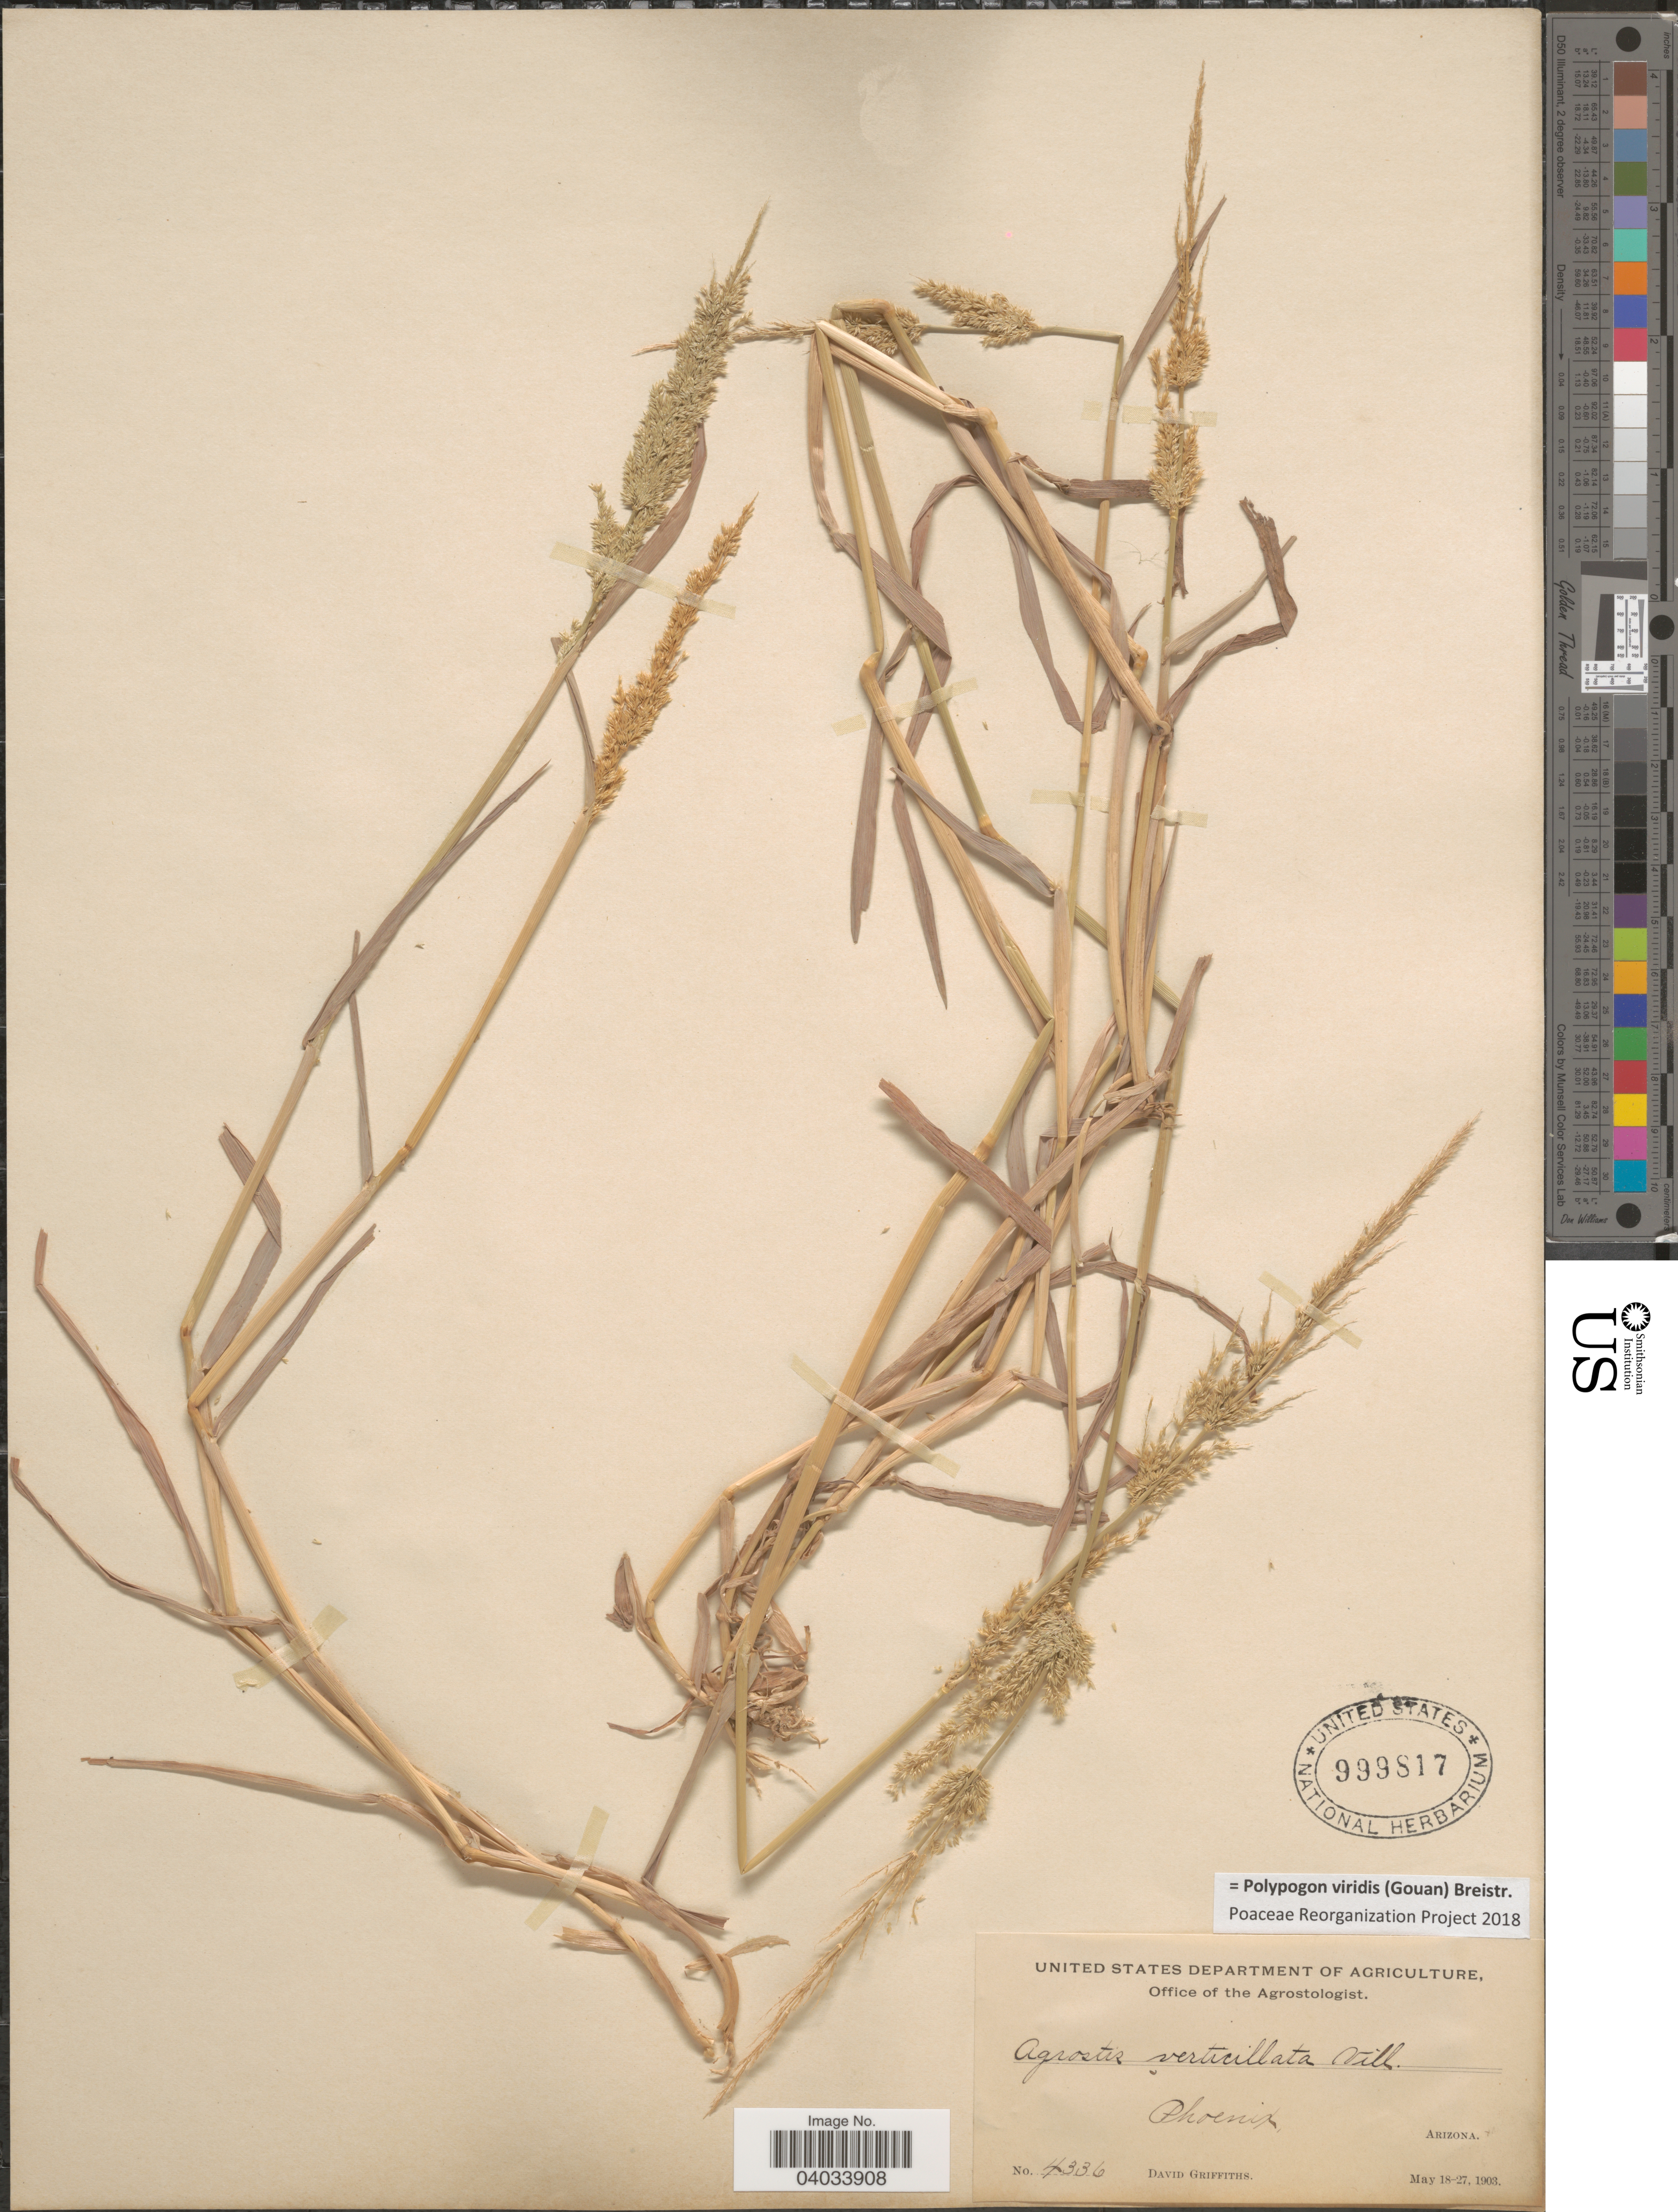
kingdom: Plantae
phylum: Tracheophyta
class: Liliopsida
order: Poales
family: Poaceae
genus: Polypogon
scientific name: Polypogon viridis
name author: (Gouan) Breistroffer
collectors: D. Griffiths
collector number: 4336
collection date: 1903-05-18/1903-05-27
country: United States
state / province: Arizona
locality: Phoenix.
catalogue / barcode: US 999817